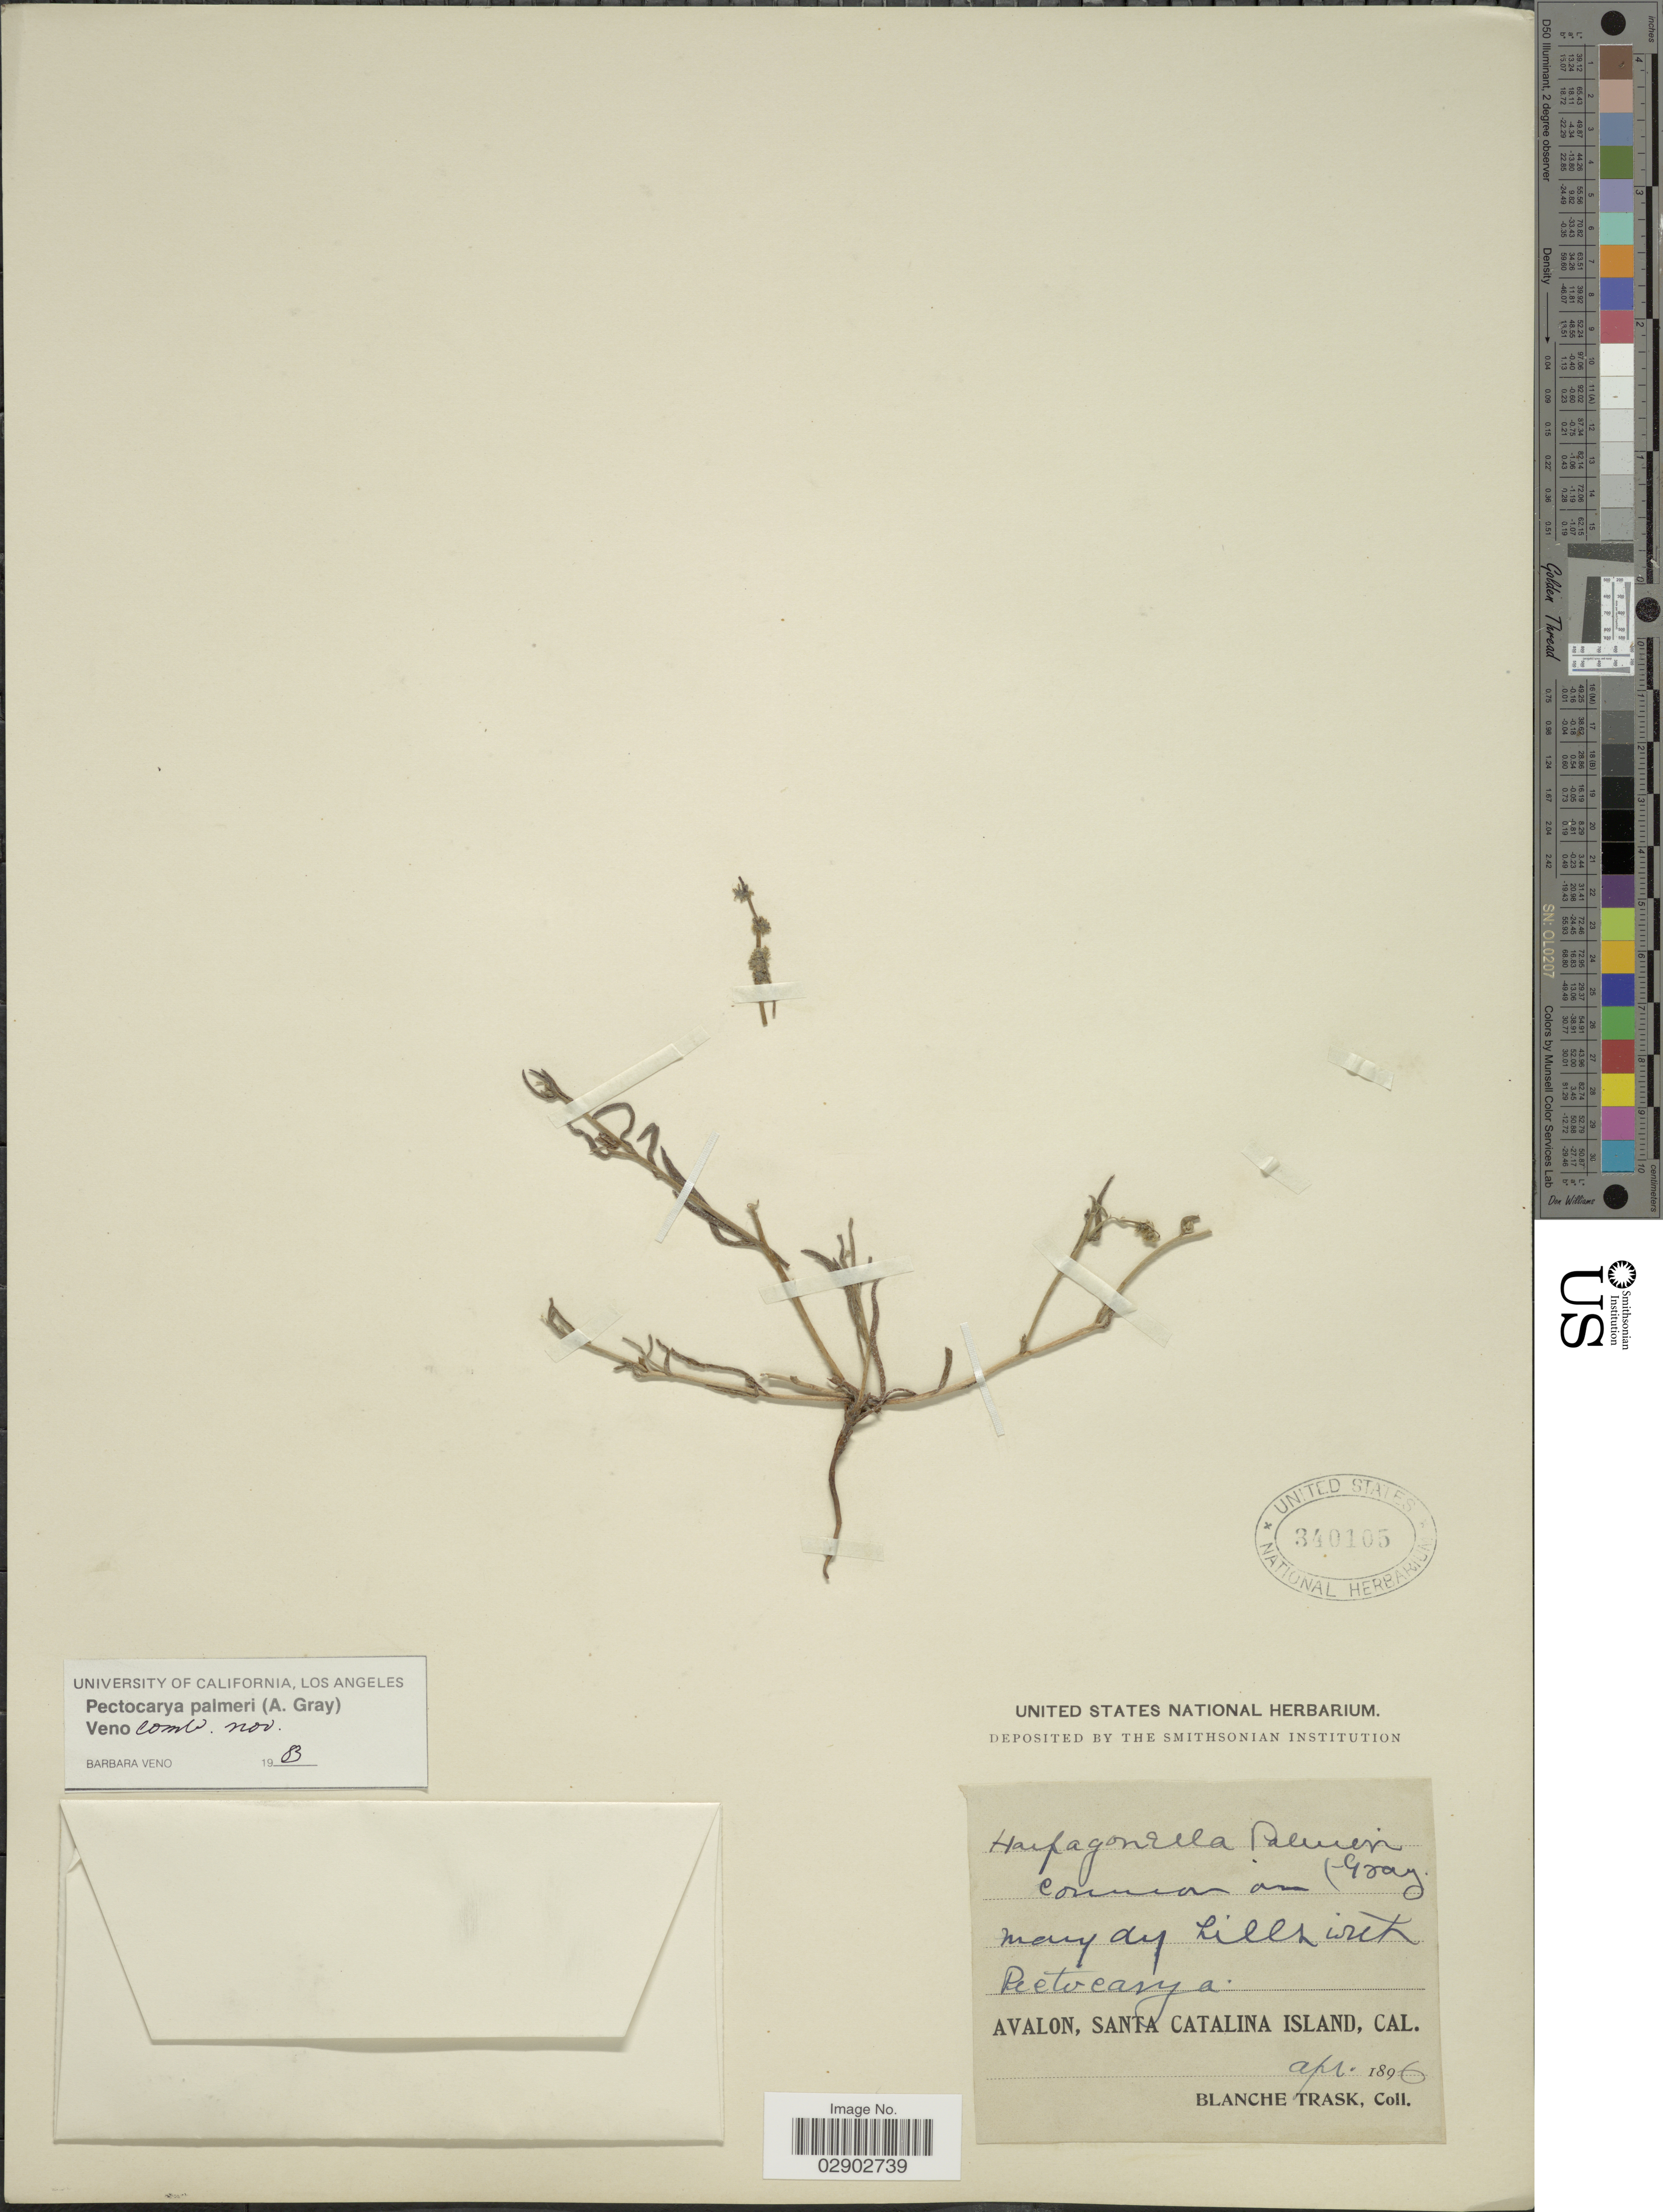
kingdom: Plantae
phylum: Tracheophyta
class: Magnoliopsida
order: Boraginales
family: Boraginaceae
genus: Harpagonella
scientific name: Harpagonella palmeri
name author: A. Gray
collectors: B. Trask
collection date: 1896-04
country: United States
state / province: California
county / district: Los Angeles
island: Santa Catalina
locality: Avalon, Santa Catalina Island, Cal.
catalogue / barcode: US 340105